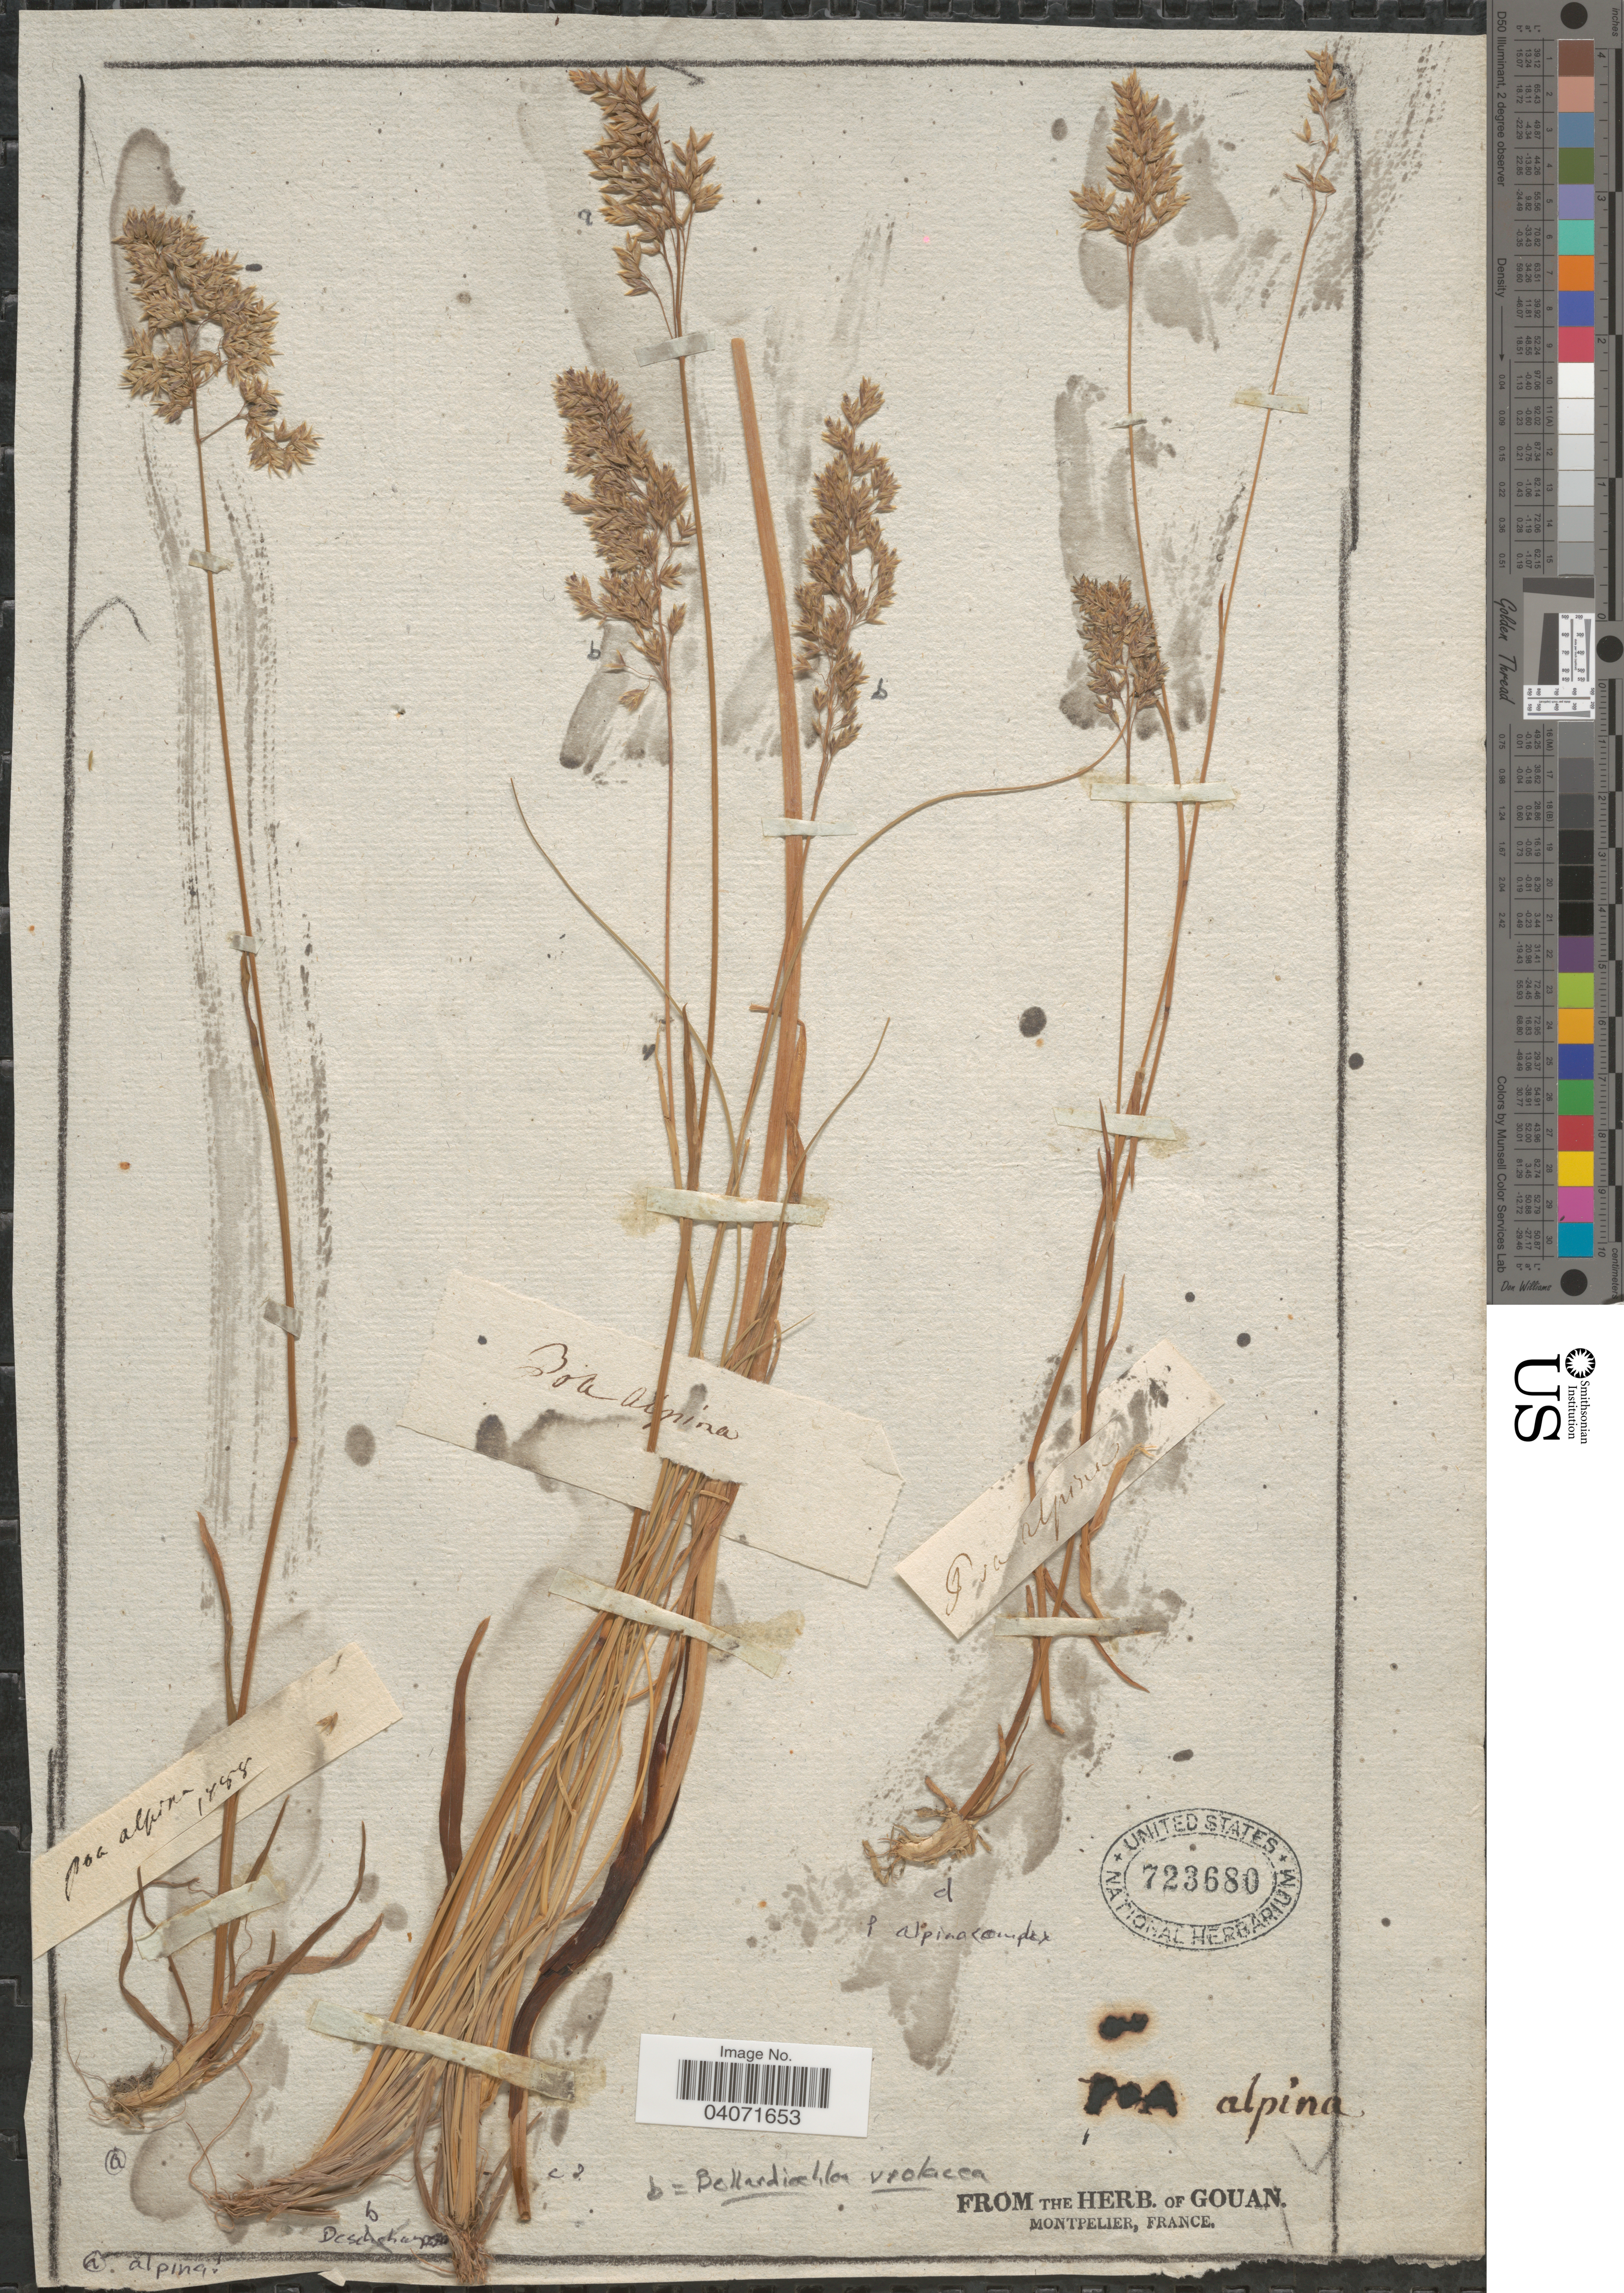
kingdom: Plantae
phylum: Tracheophyta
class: Liliopsida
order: Poales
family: Poaceae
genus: Poa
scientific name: Poa alpina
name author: L.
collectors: ex herb. Gouan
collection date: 1888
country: France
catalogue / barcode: US 723680